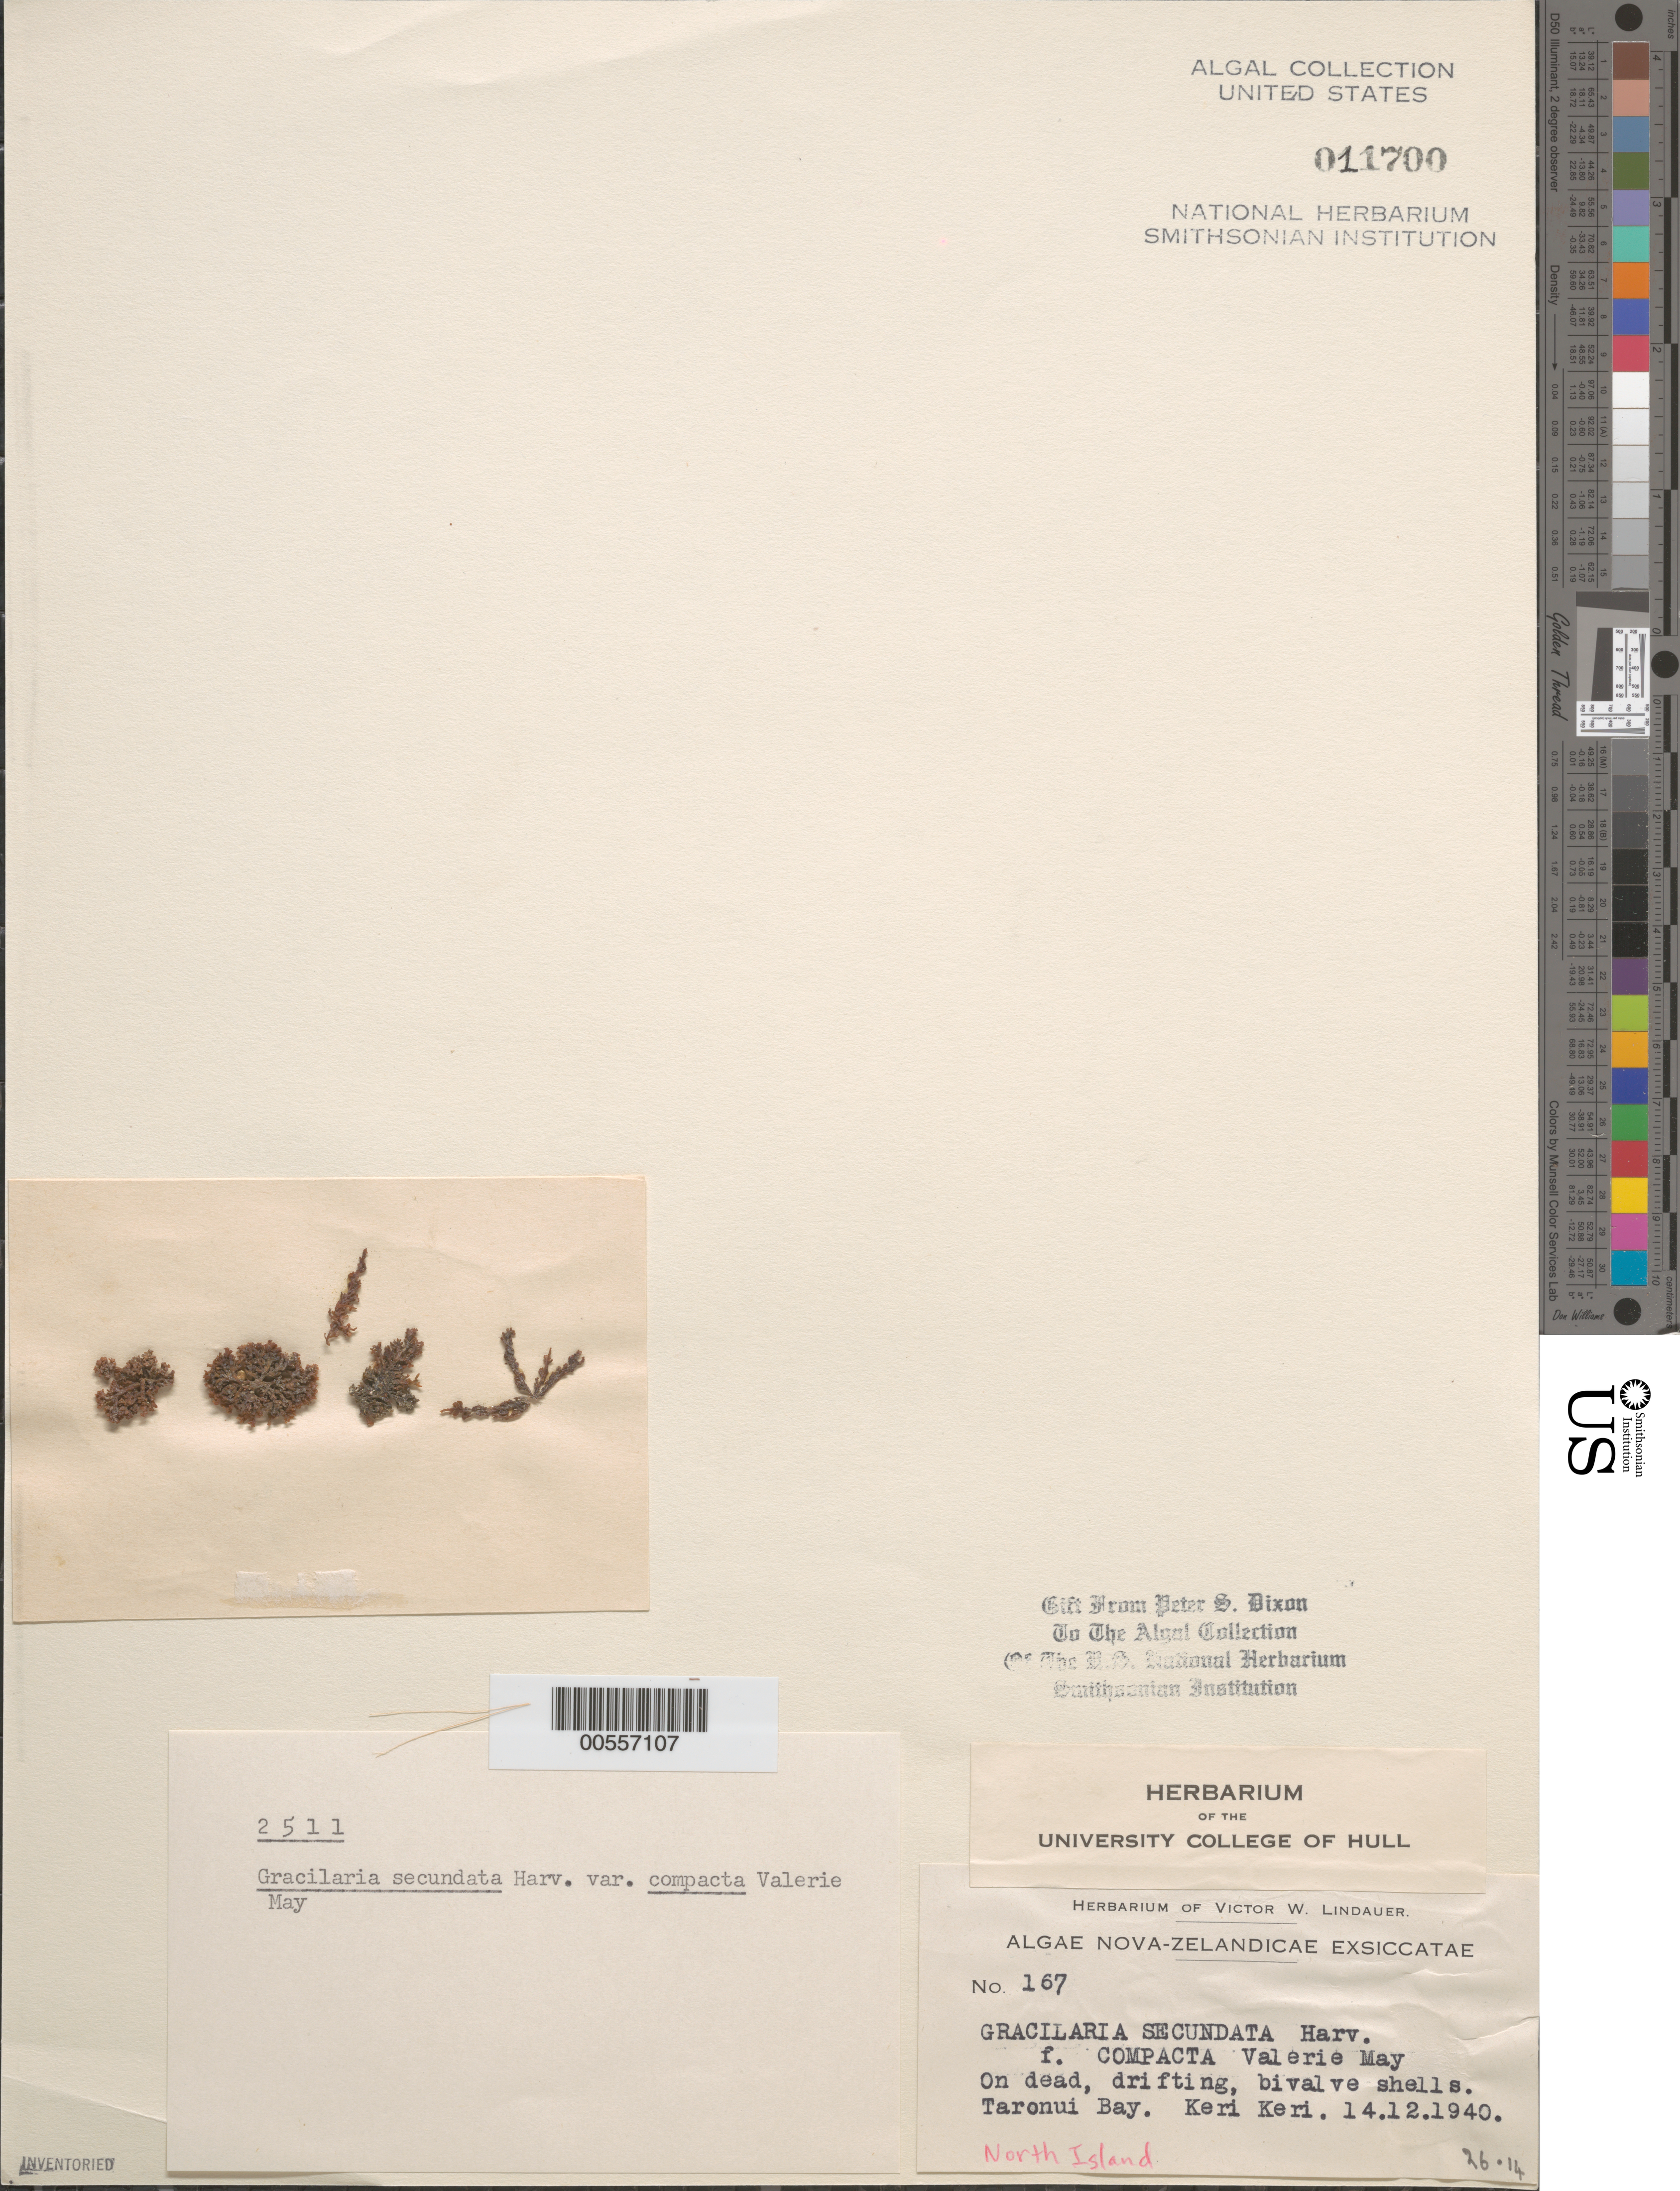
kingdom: Plantae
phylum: Rhodophyta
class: Florideophyceae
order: Gracilariales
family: Gracilariaceae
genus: Gracilaria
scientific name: Gracilaria secundata var. compacta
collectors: V. Lindauer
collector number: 167 & PSD 2511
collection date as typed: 14 Dec 1940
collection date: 1940-12-14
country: New Zealand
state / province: Northland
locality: Taronui bay, keri keri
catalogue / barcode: US 11700